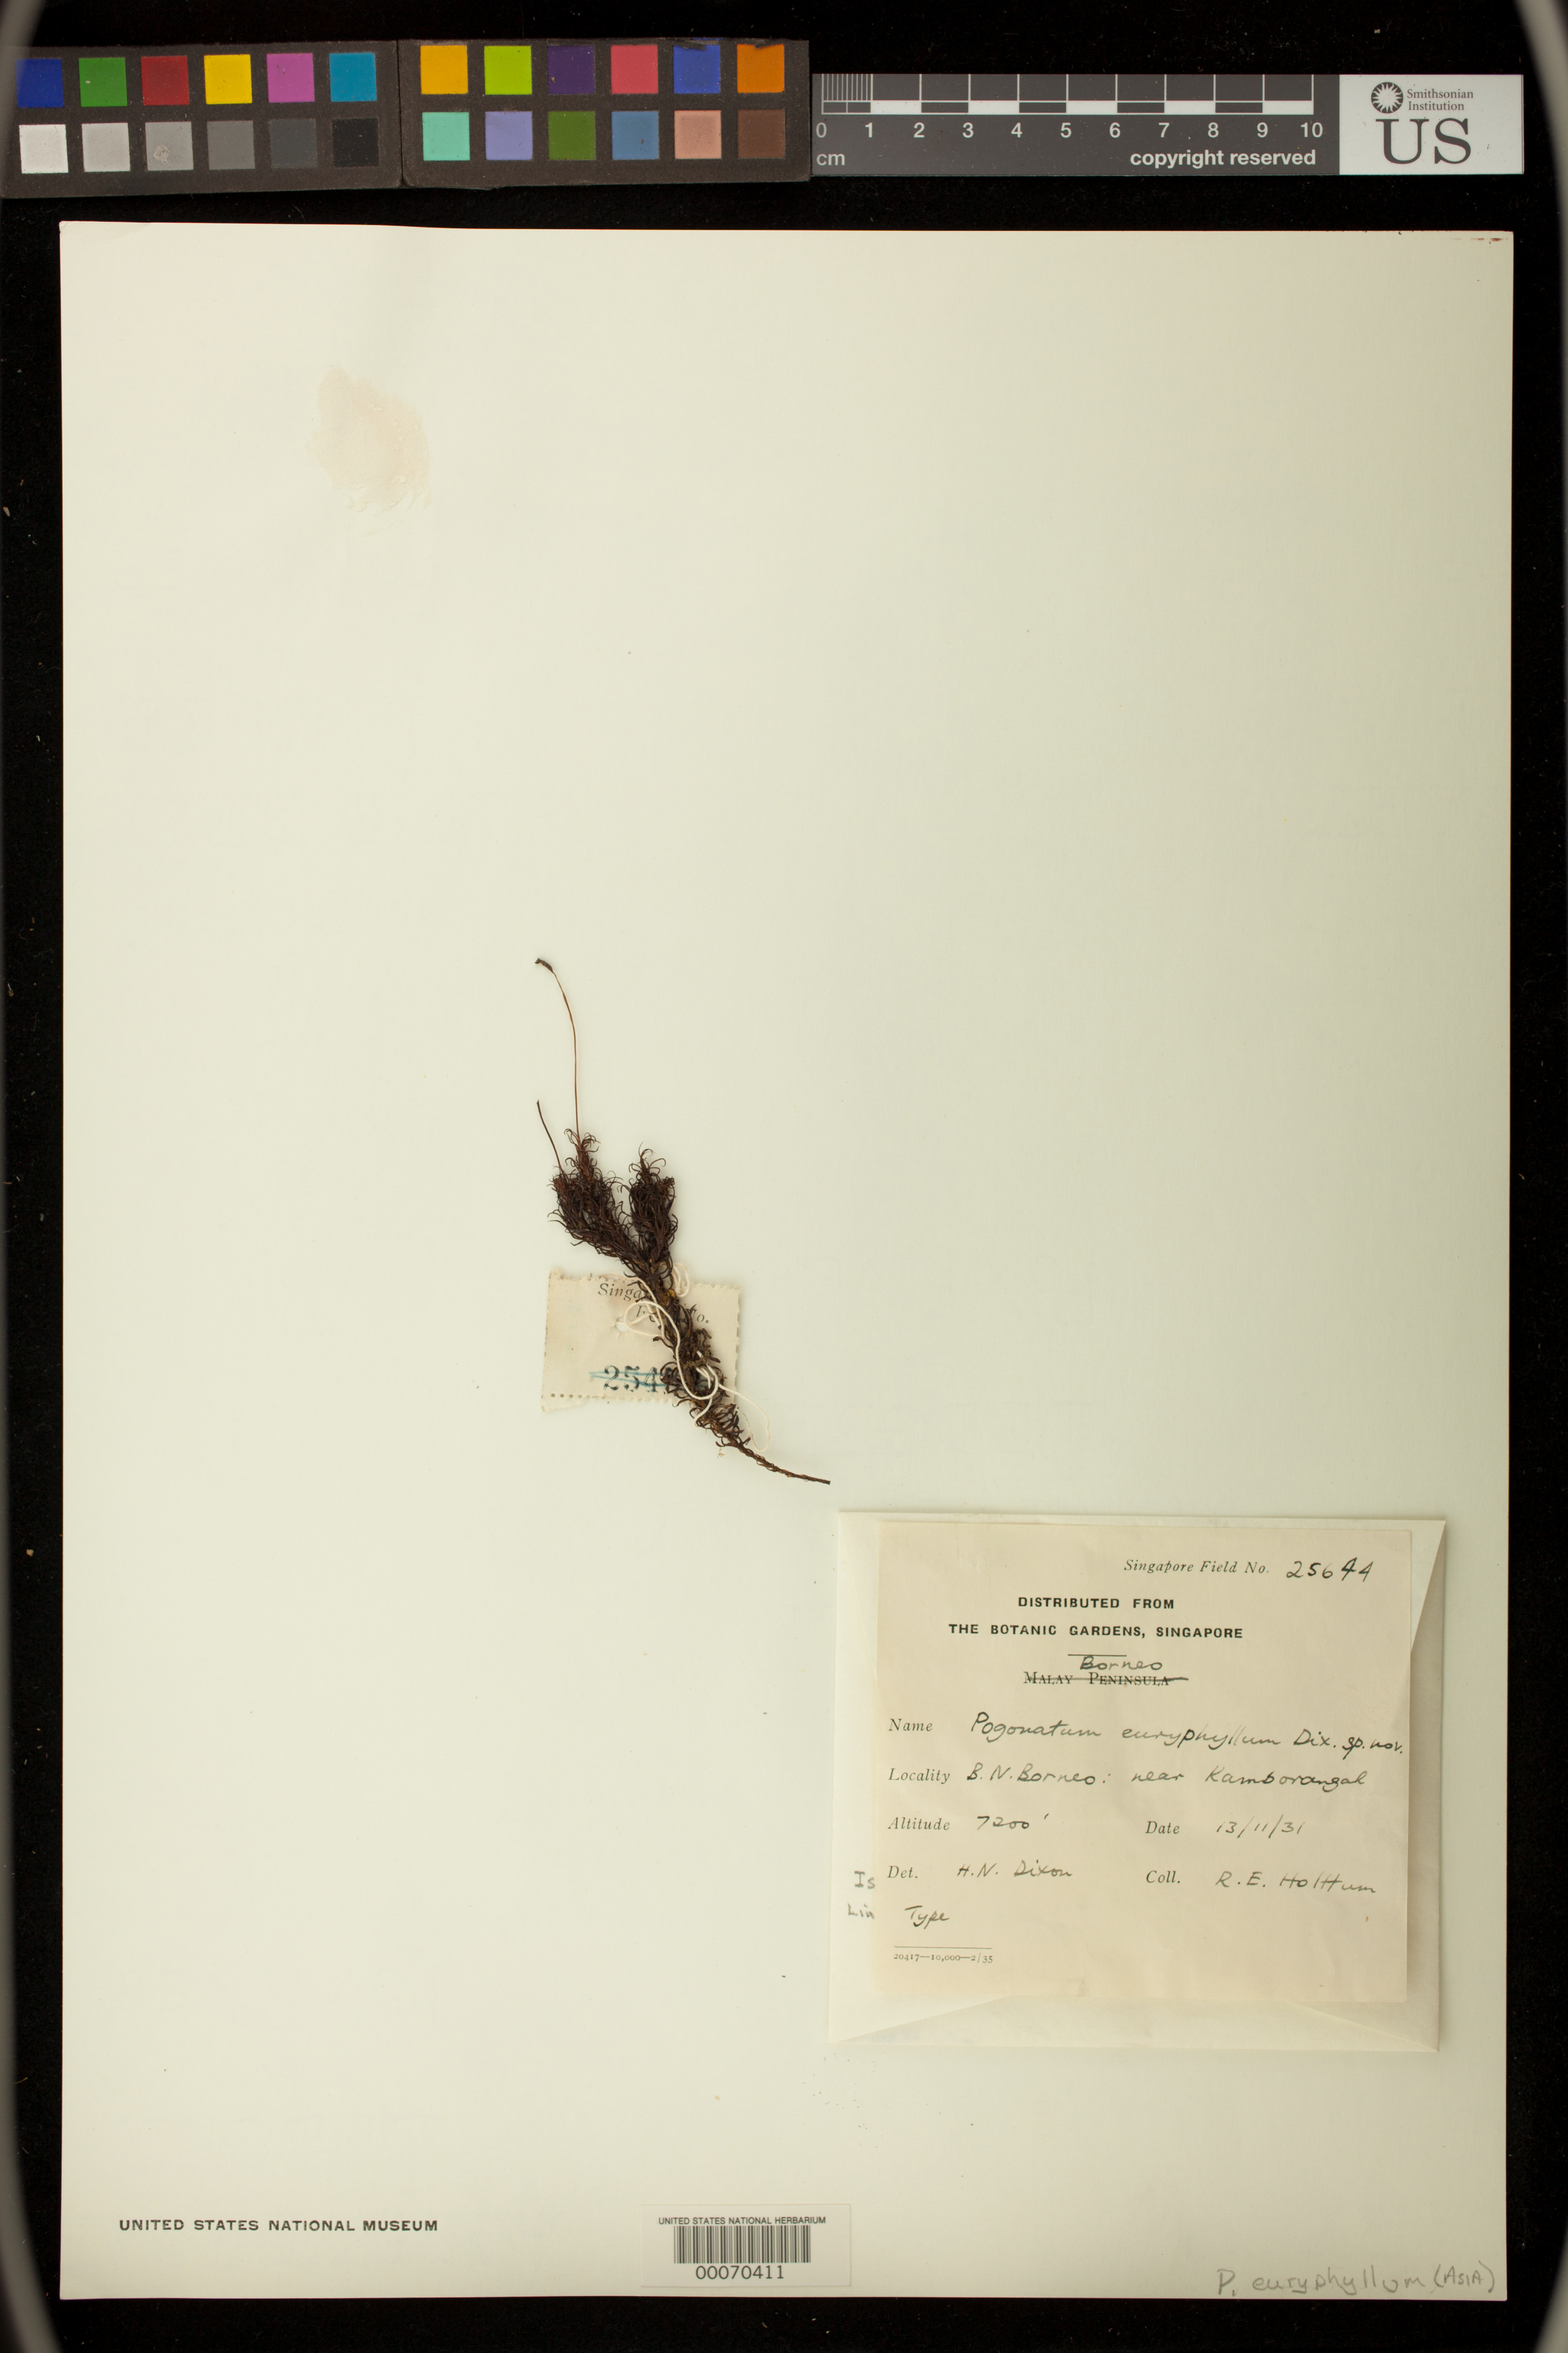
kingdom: Plantae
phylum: Bryophyta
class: Polytrichopsida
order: Polytrichales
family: Polytrichaceae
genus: Pogonatum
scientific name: Pogonatum euryphyllum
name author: Dixon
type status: Paratype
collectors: R. E. Holttum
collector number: Singapore Field #25644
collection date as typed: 13 Nov 1931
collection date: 1931-11-13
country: Malaysia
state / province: Sabah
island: Borneo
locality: Near Kamborangah.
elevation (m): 2195